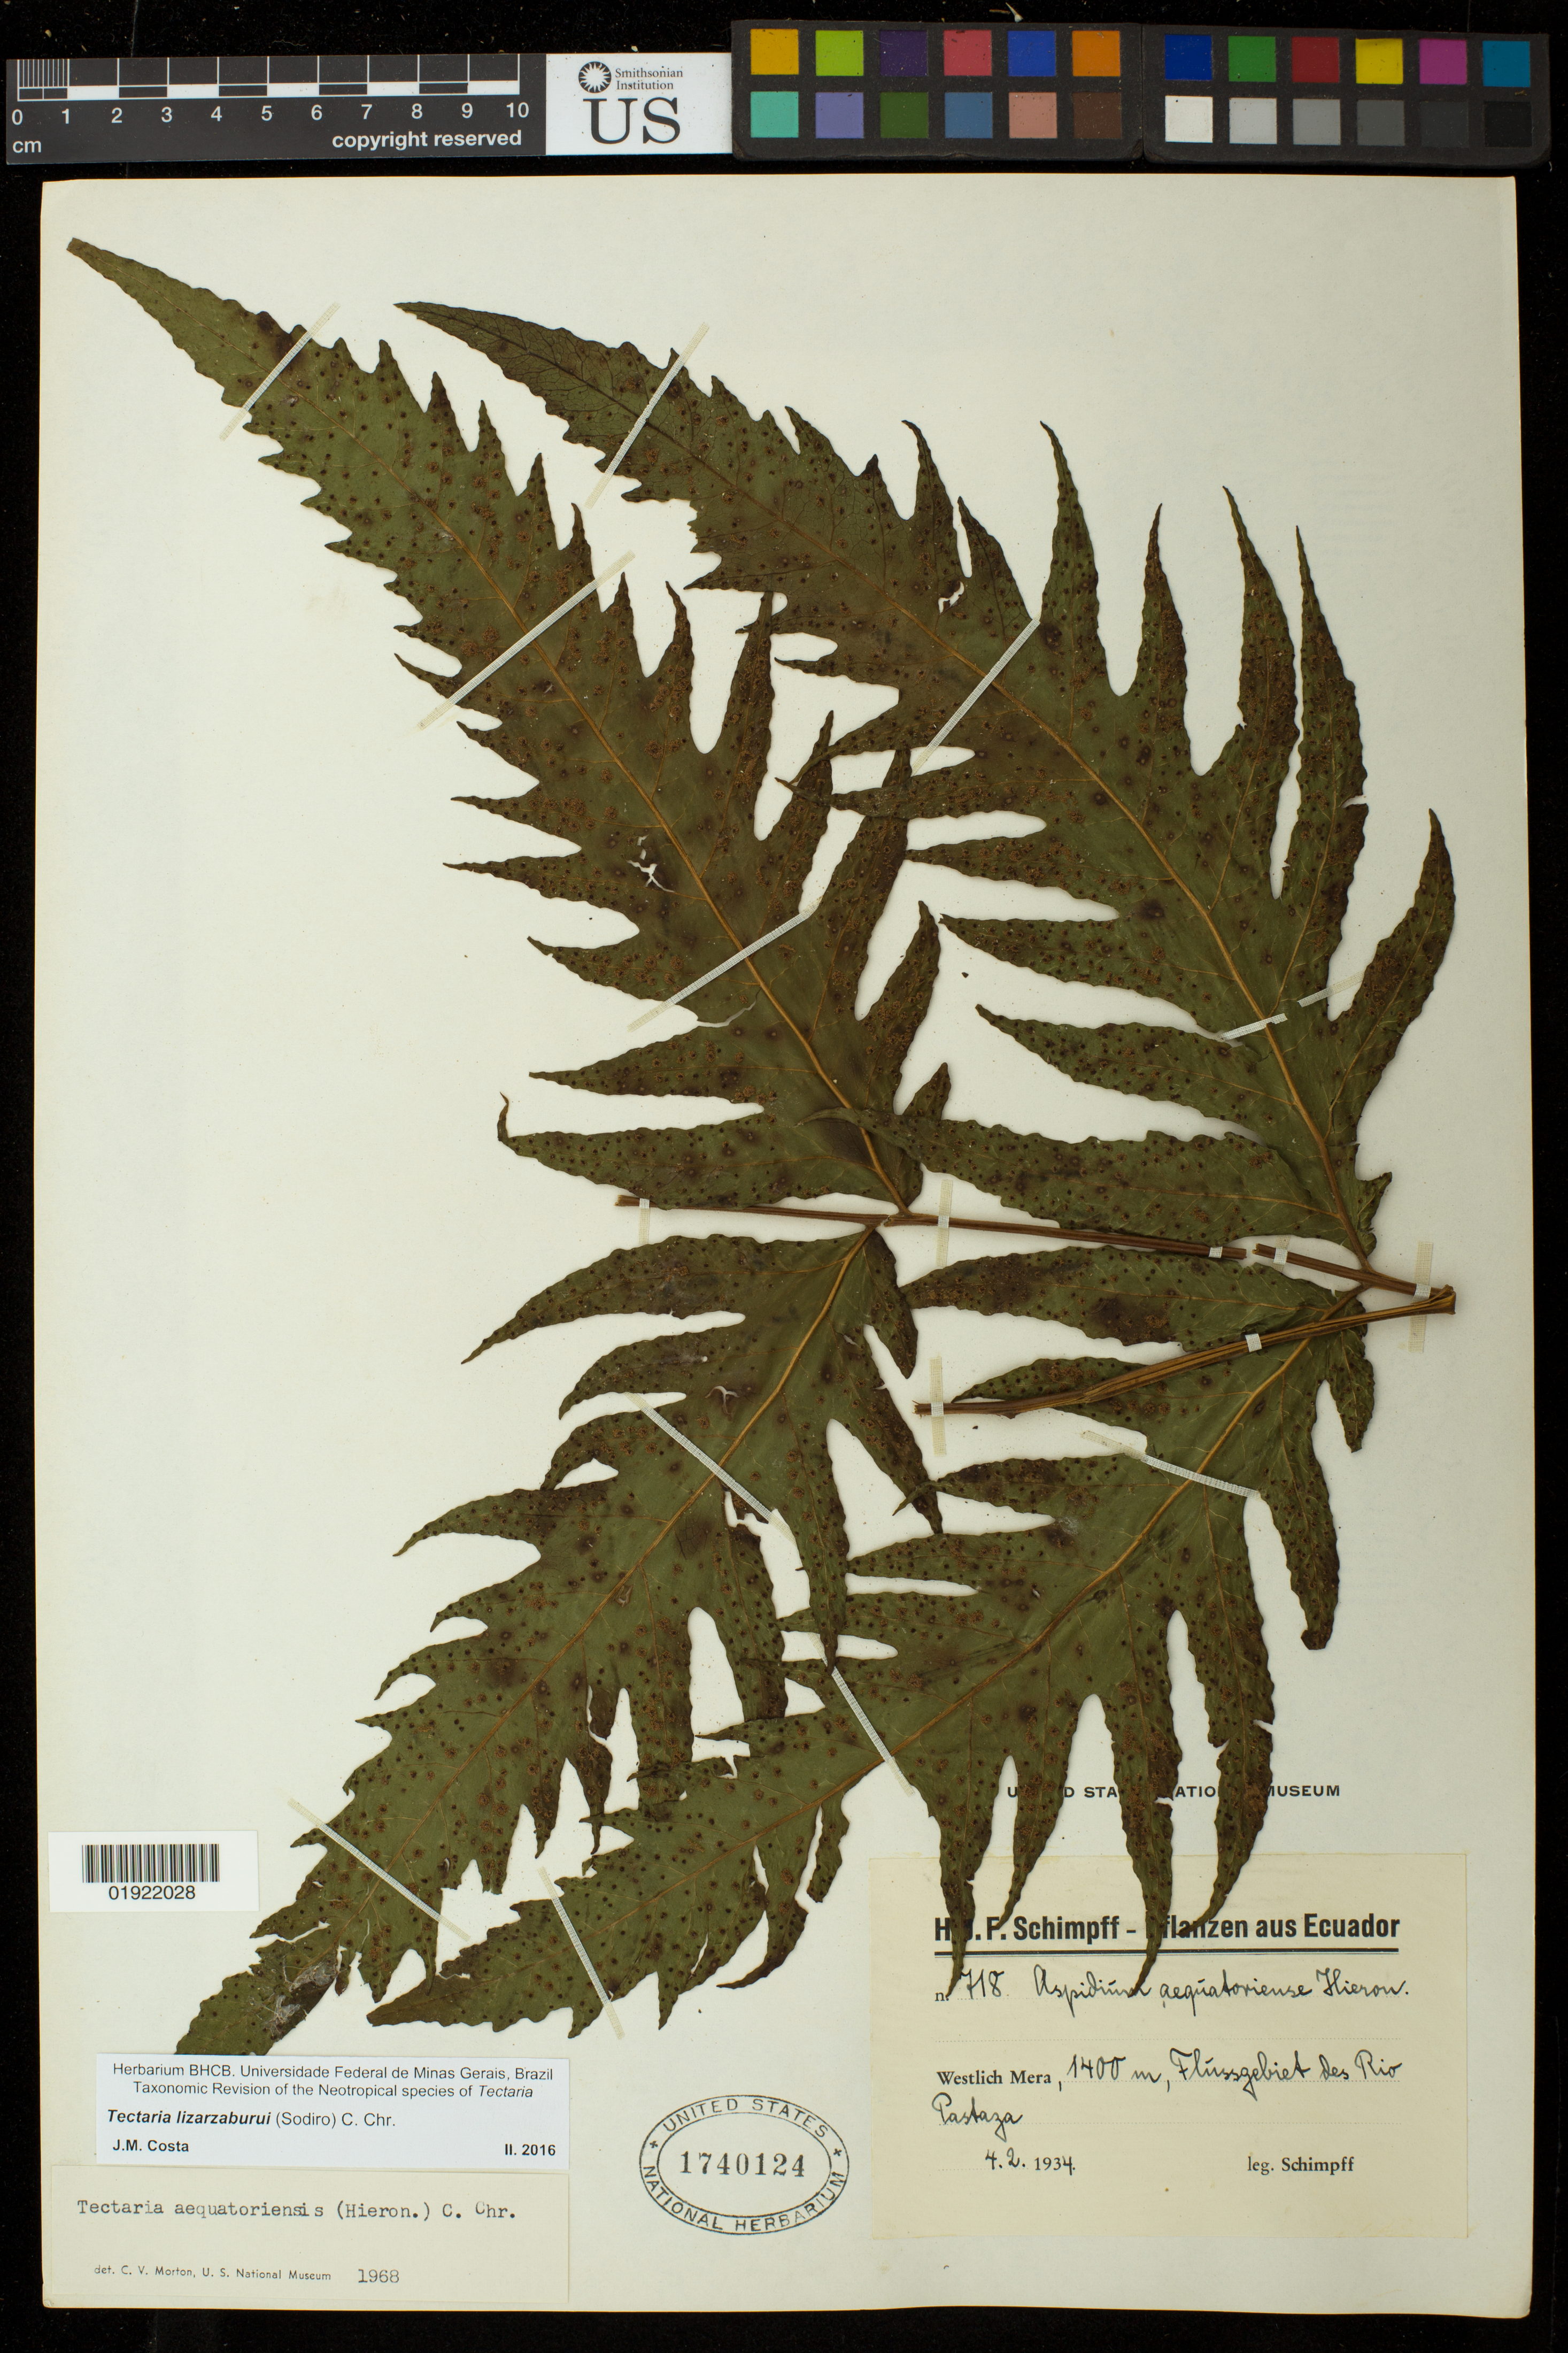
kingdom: Plantae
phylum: Tracheophyta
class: Polypodiopsida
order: Polypodiales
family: Tectariaceae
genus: Tectaria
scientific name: Tectaria lizarzaburui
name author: (Sodiro) C. Chr.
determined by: Costa, J. M.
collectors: Schimpff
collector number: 718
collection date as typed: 4.2.1934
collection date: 1934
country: Ecuador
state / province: Pastaza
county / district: Mera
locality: Westlich Mera, Flirssgebiet(?) des Rio Pastaza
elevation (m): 1400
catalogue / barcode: US 1740124